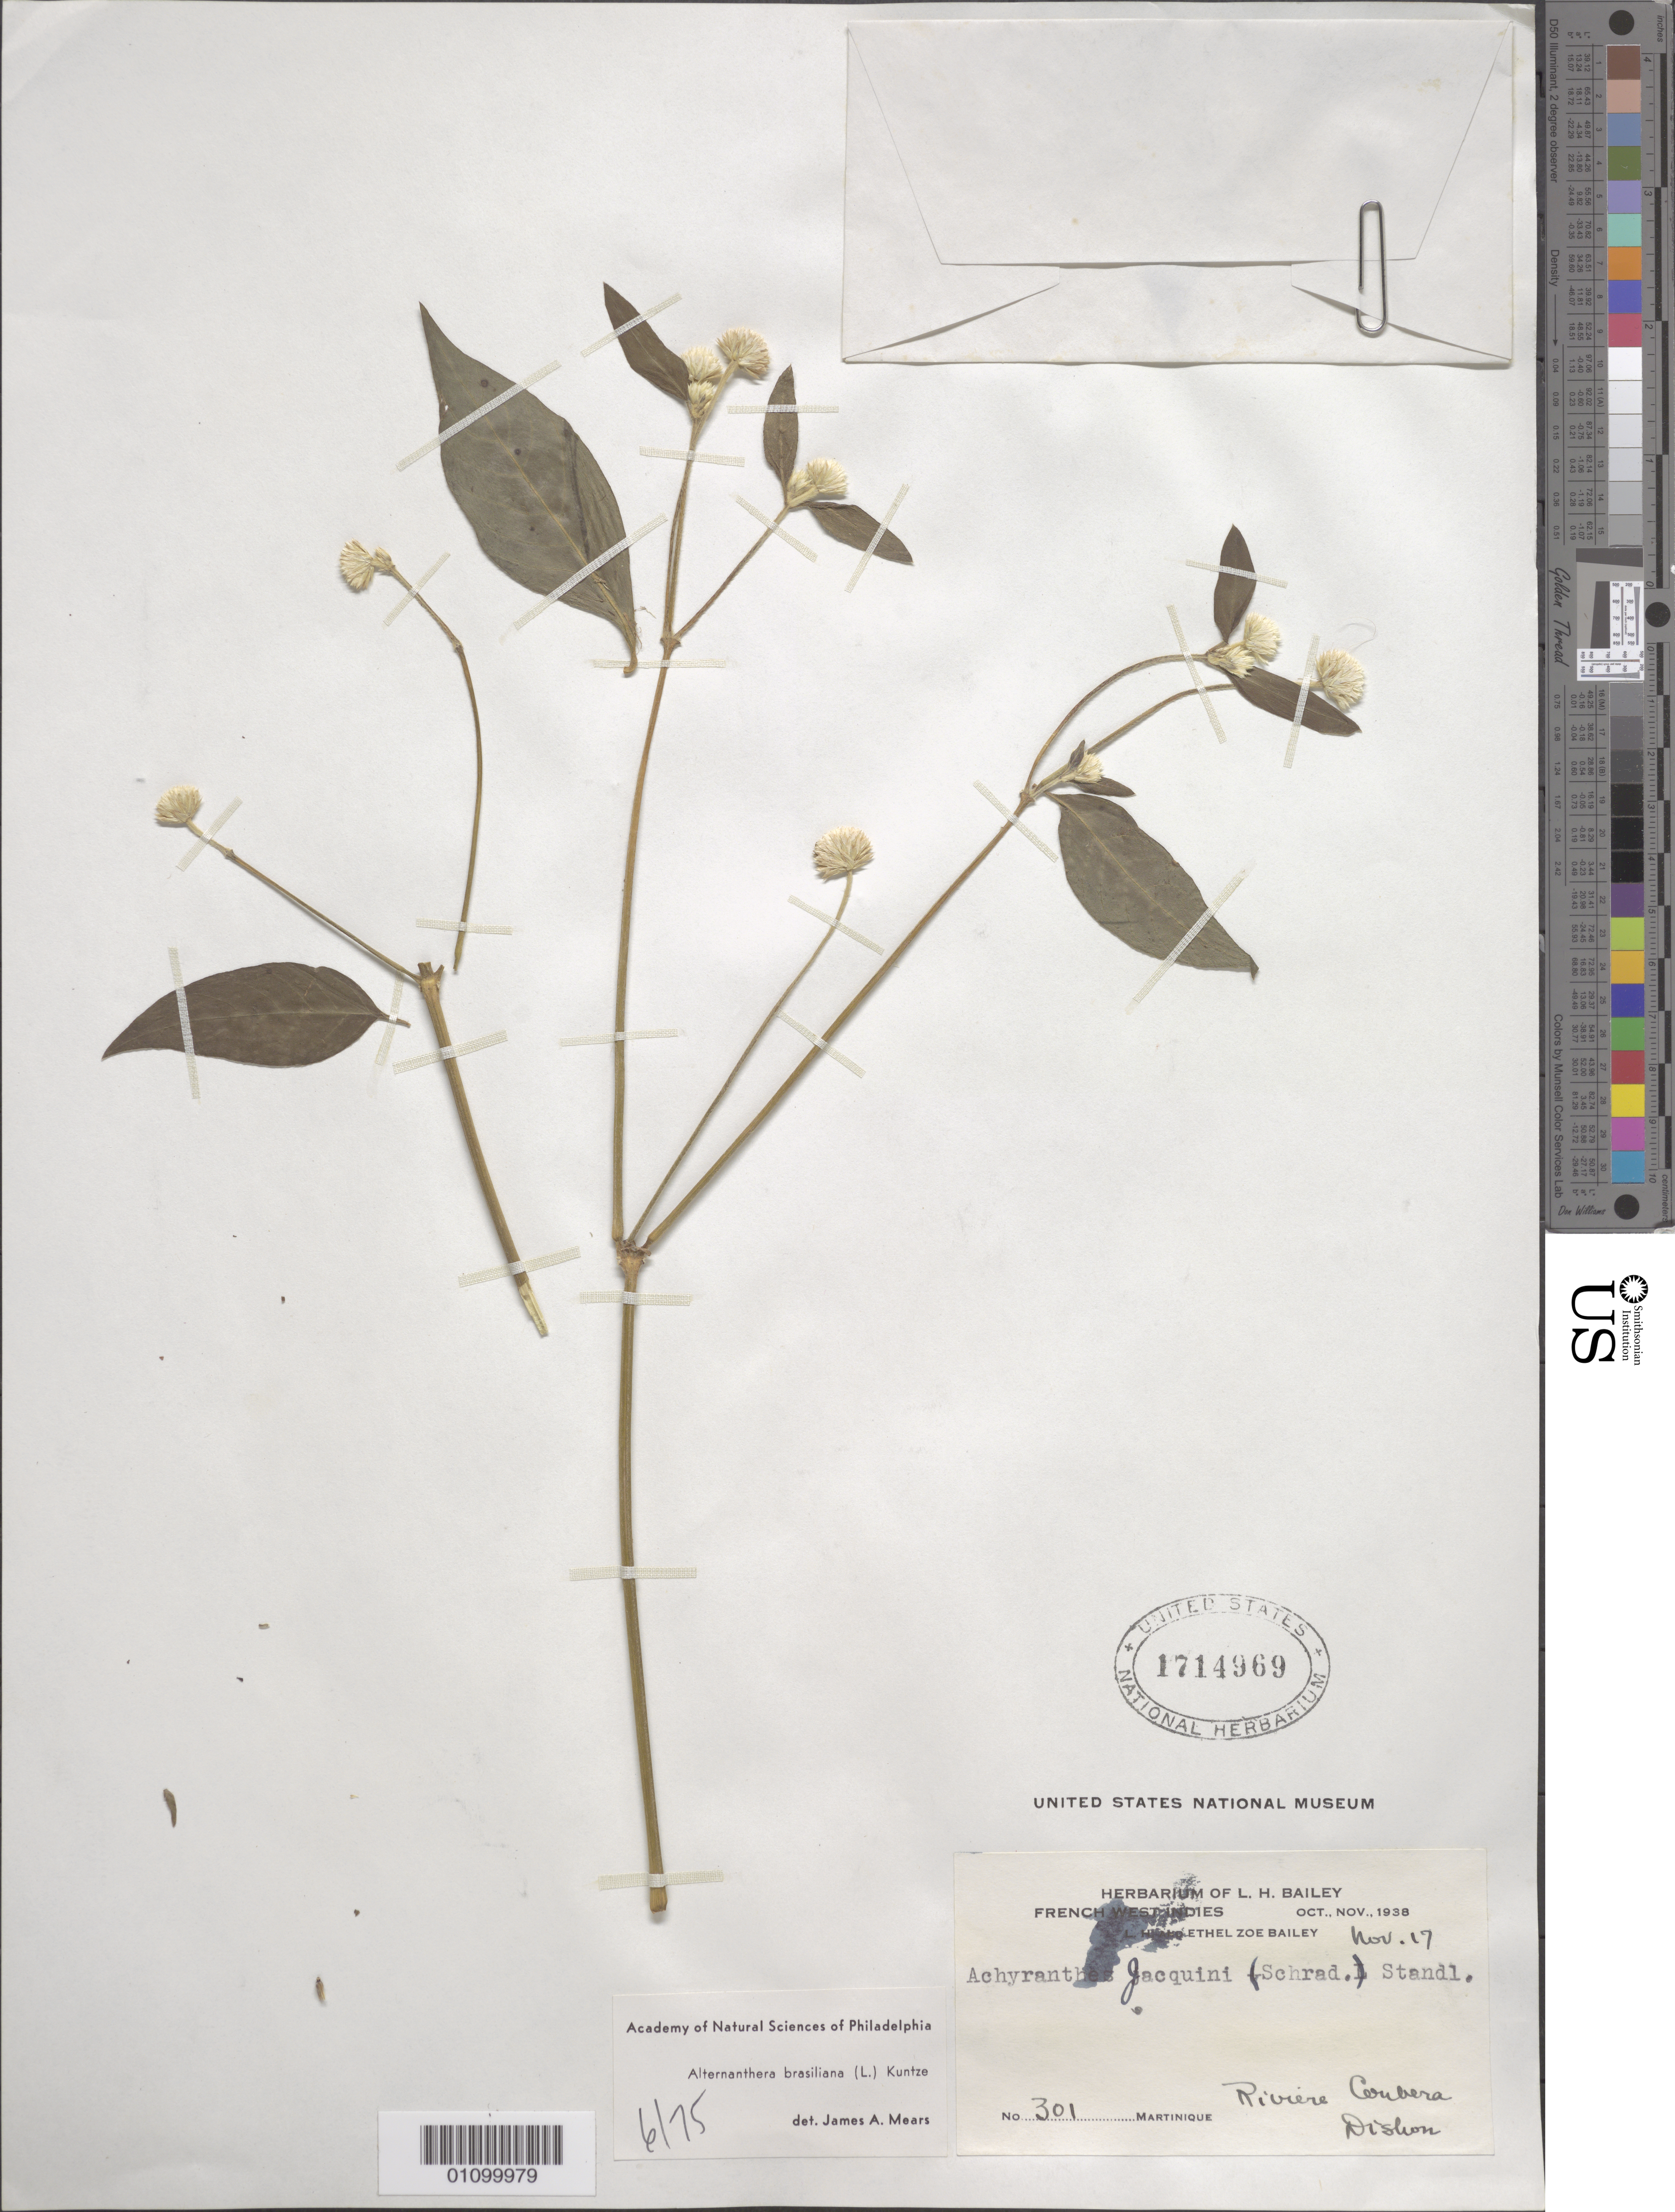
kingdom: Plantae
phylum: Tracheophyta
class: Magnoliopsida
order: Caryophyllales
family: Amaranthaceae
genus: Alternanthera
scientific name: Alternanthera brasiliana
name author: (L.) Kuntze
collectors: E. Z. Bailey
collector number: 301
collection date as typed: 17 Nov 1938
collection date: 1938-11-17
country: Martinique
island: Martinique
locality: Riveira Carbera Dishon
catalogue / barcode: US 1714969